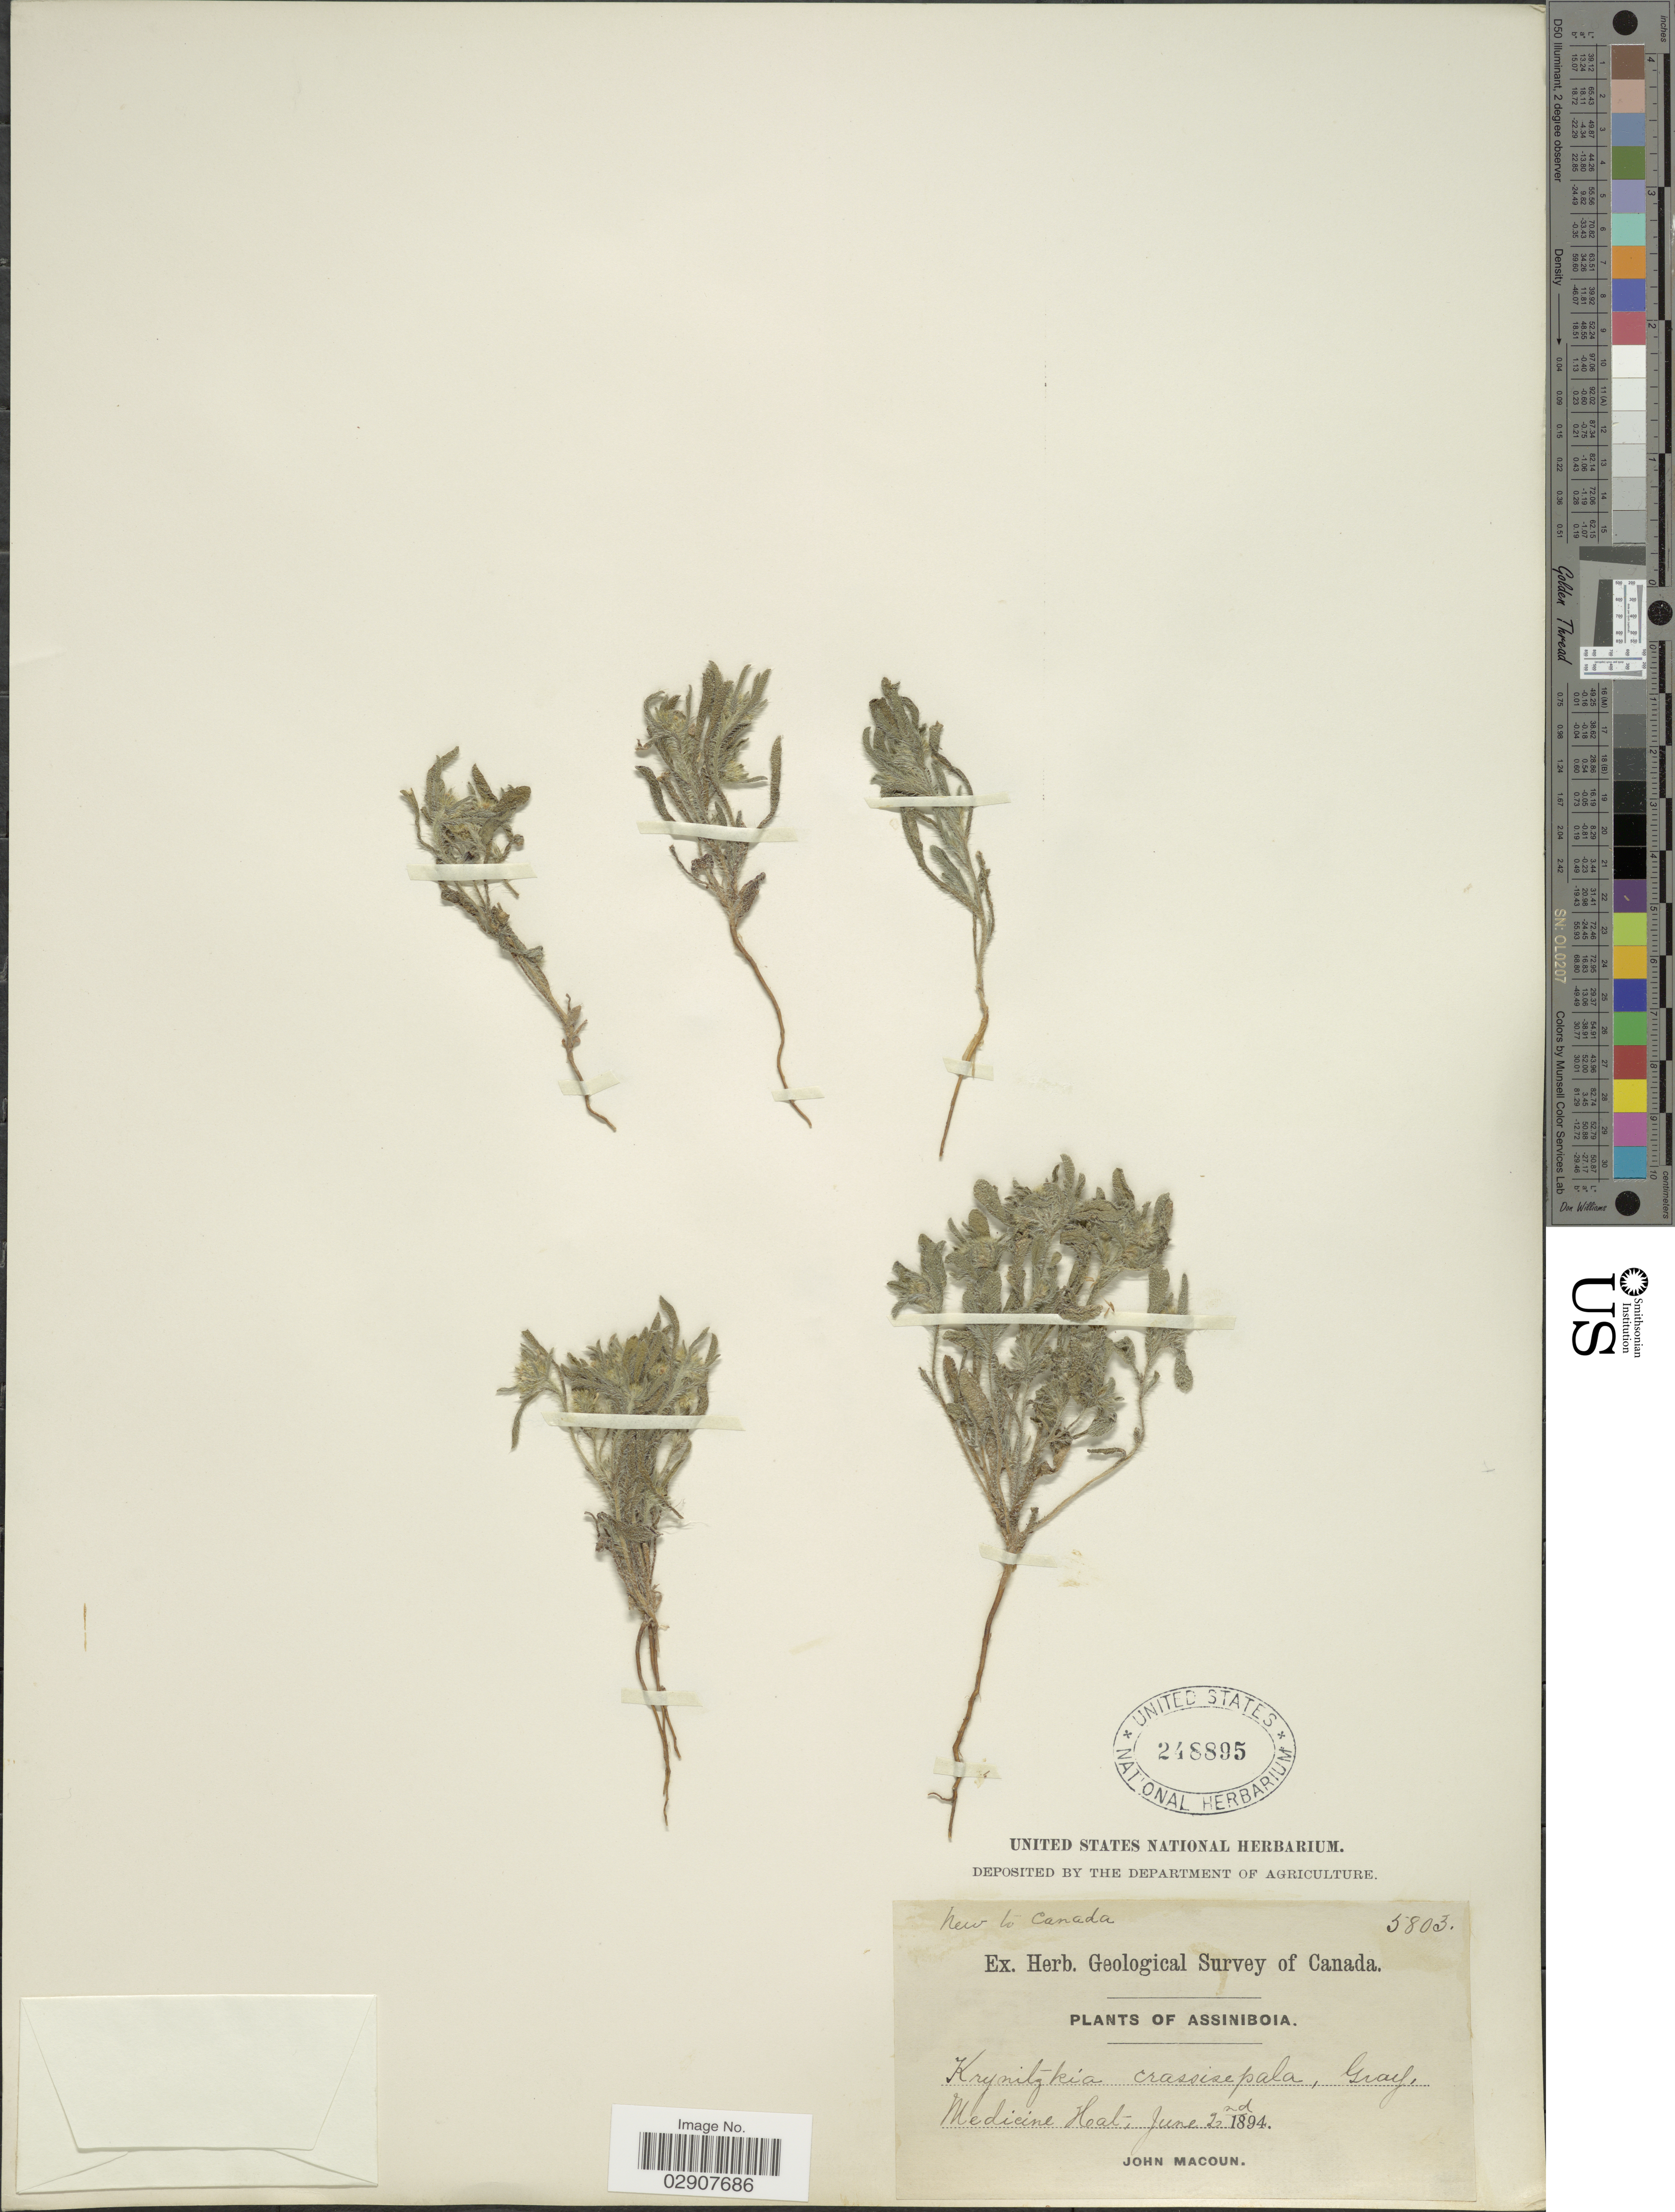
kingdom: Plantae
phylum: Tracheophyta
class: Magnoliopsida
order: Boraginales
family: Boraginaceae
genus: Cryptantha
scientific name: Cryptantha kelseyana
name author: S.W. Greene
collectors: J. Macoun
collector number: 5803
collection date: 1894-06-02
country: Canada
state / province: Alberta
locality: Assiniboia, Medicine Hat.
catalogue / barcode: US 248895